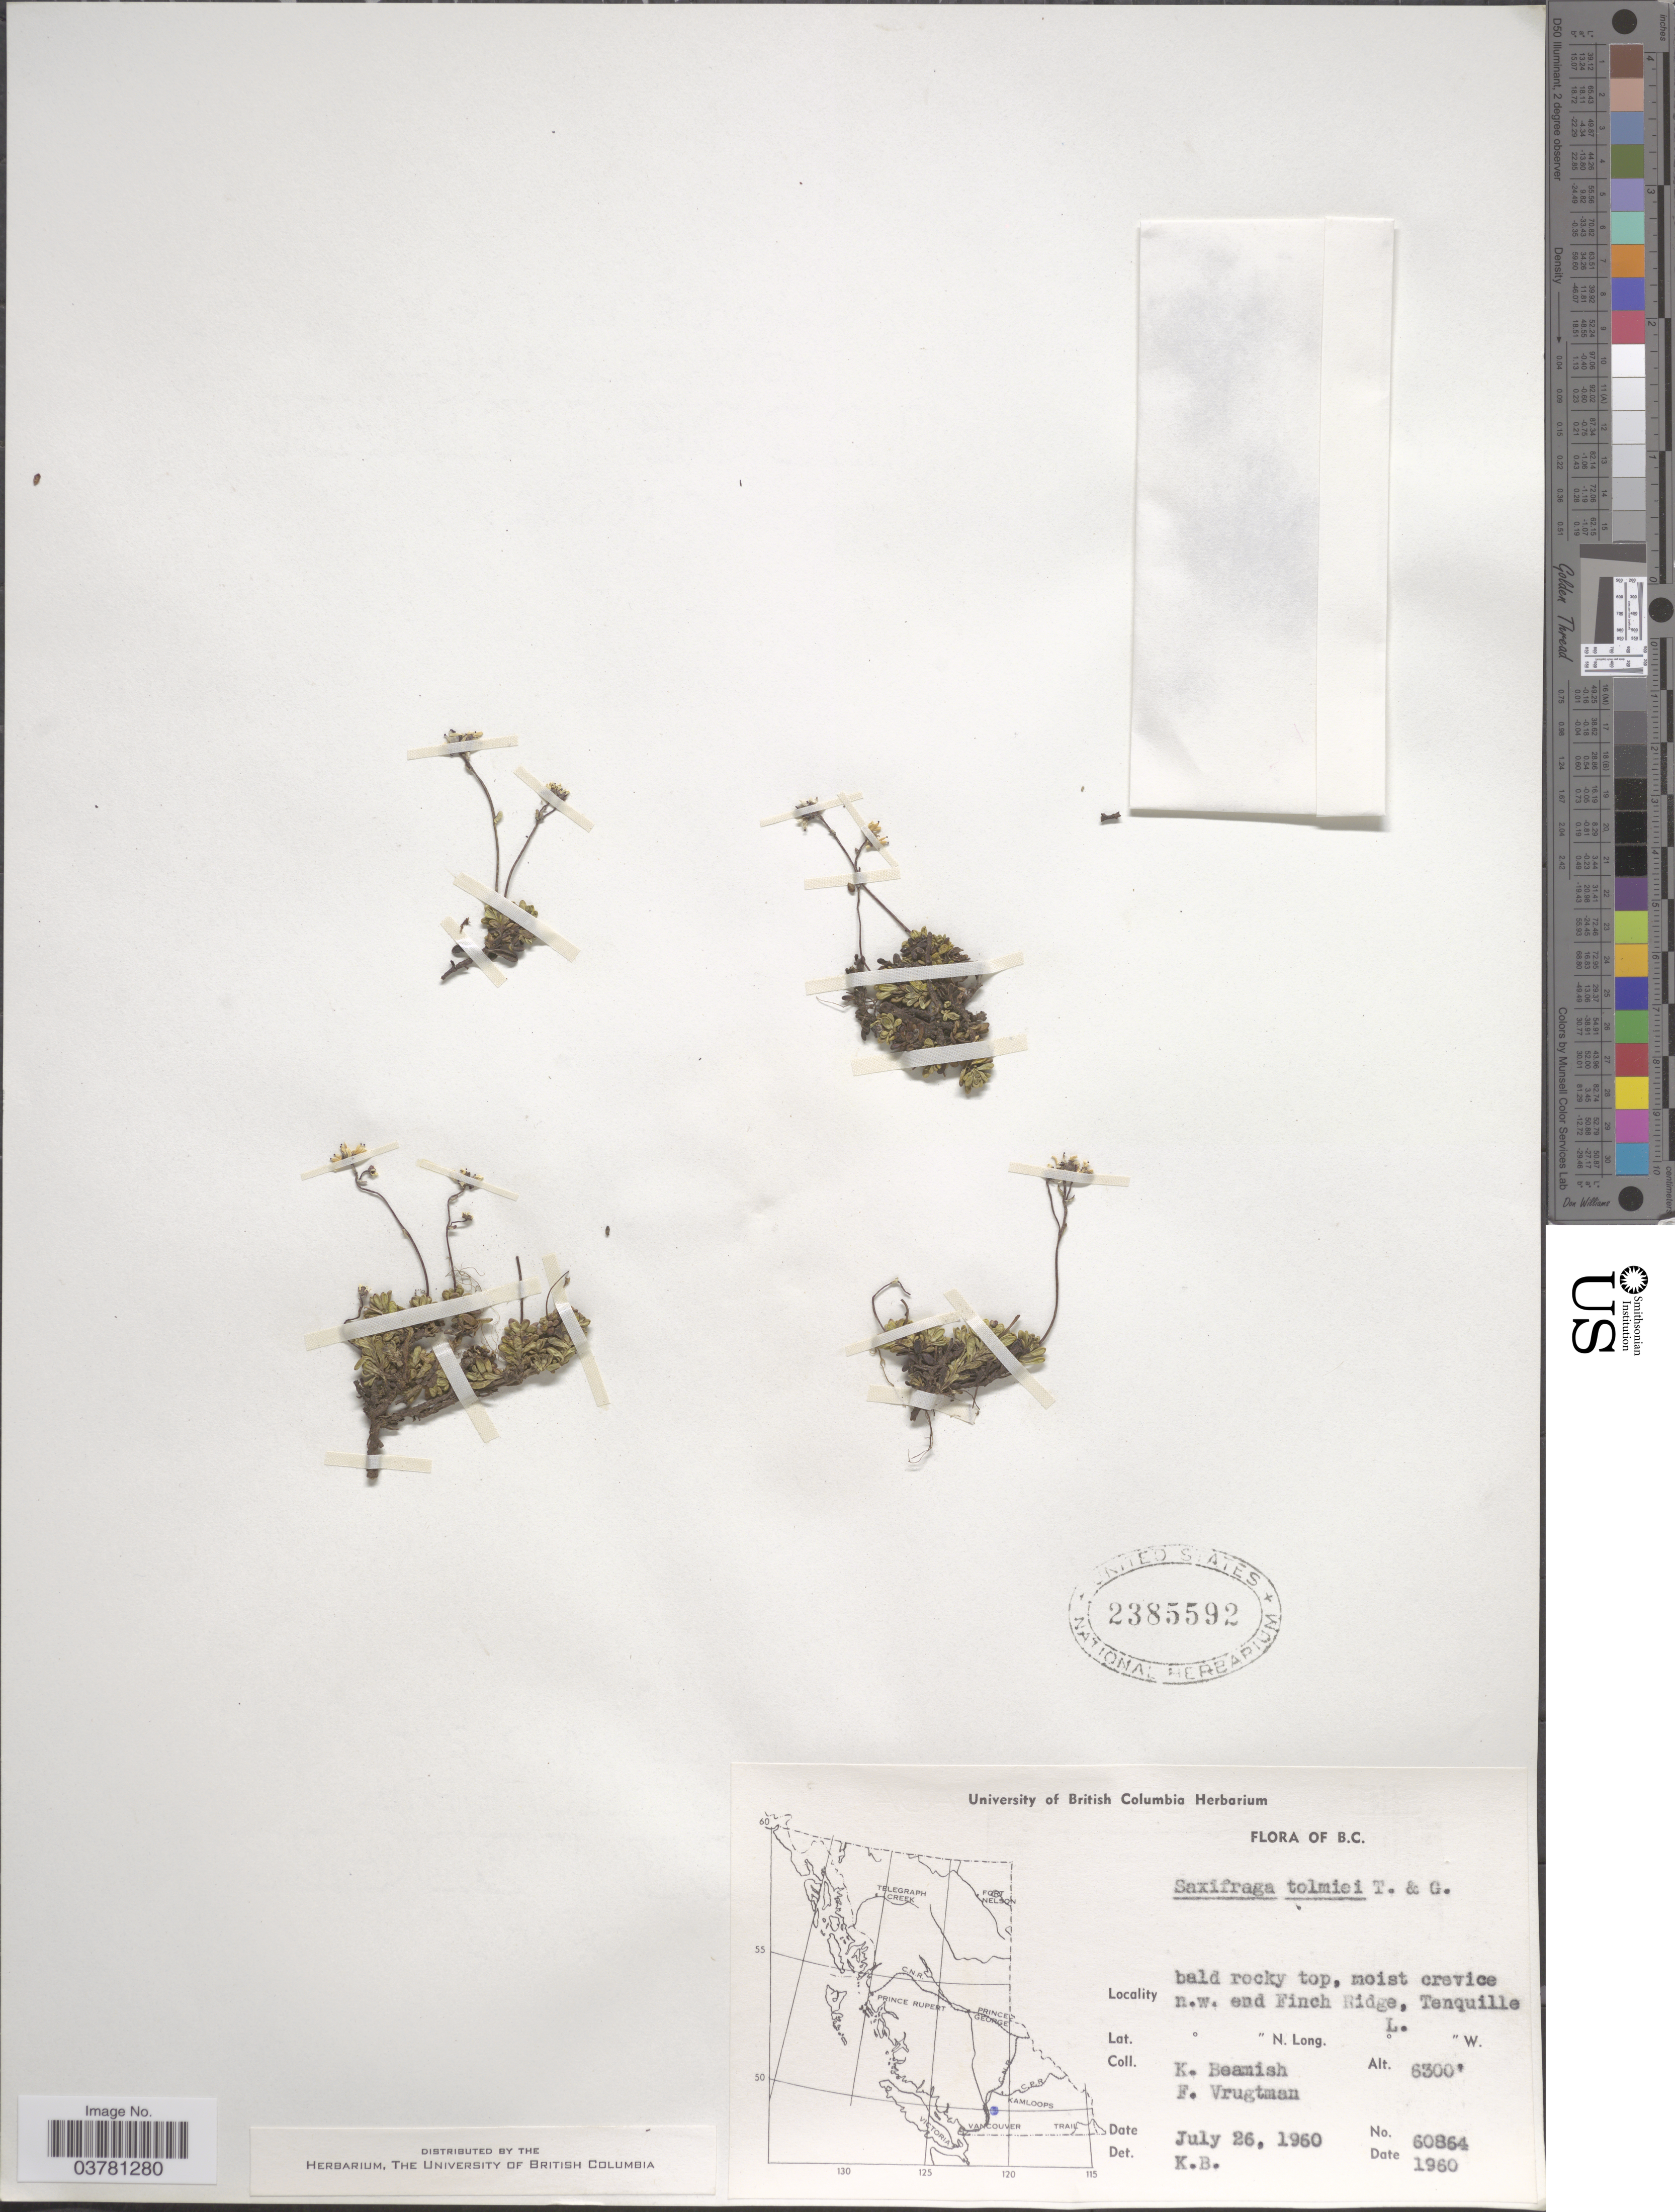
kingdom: Plantae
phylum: Tracheophyta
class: Magnoliopsida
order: Saxifragales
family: Saxifragaceae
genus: Micranthes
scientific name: Micranthes tolmiei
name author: (Torr. & A. Gray) Brouillet & Gornall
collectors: K. Beamish & F. Vrugtman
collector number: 60864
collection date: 1960-07-26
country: Canada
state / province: British Columbia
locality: Bald rocky top, moist crevice n.w. end Finch Ridge, Renquille L.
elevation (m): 1920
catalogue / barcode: US 2385592